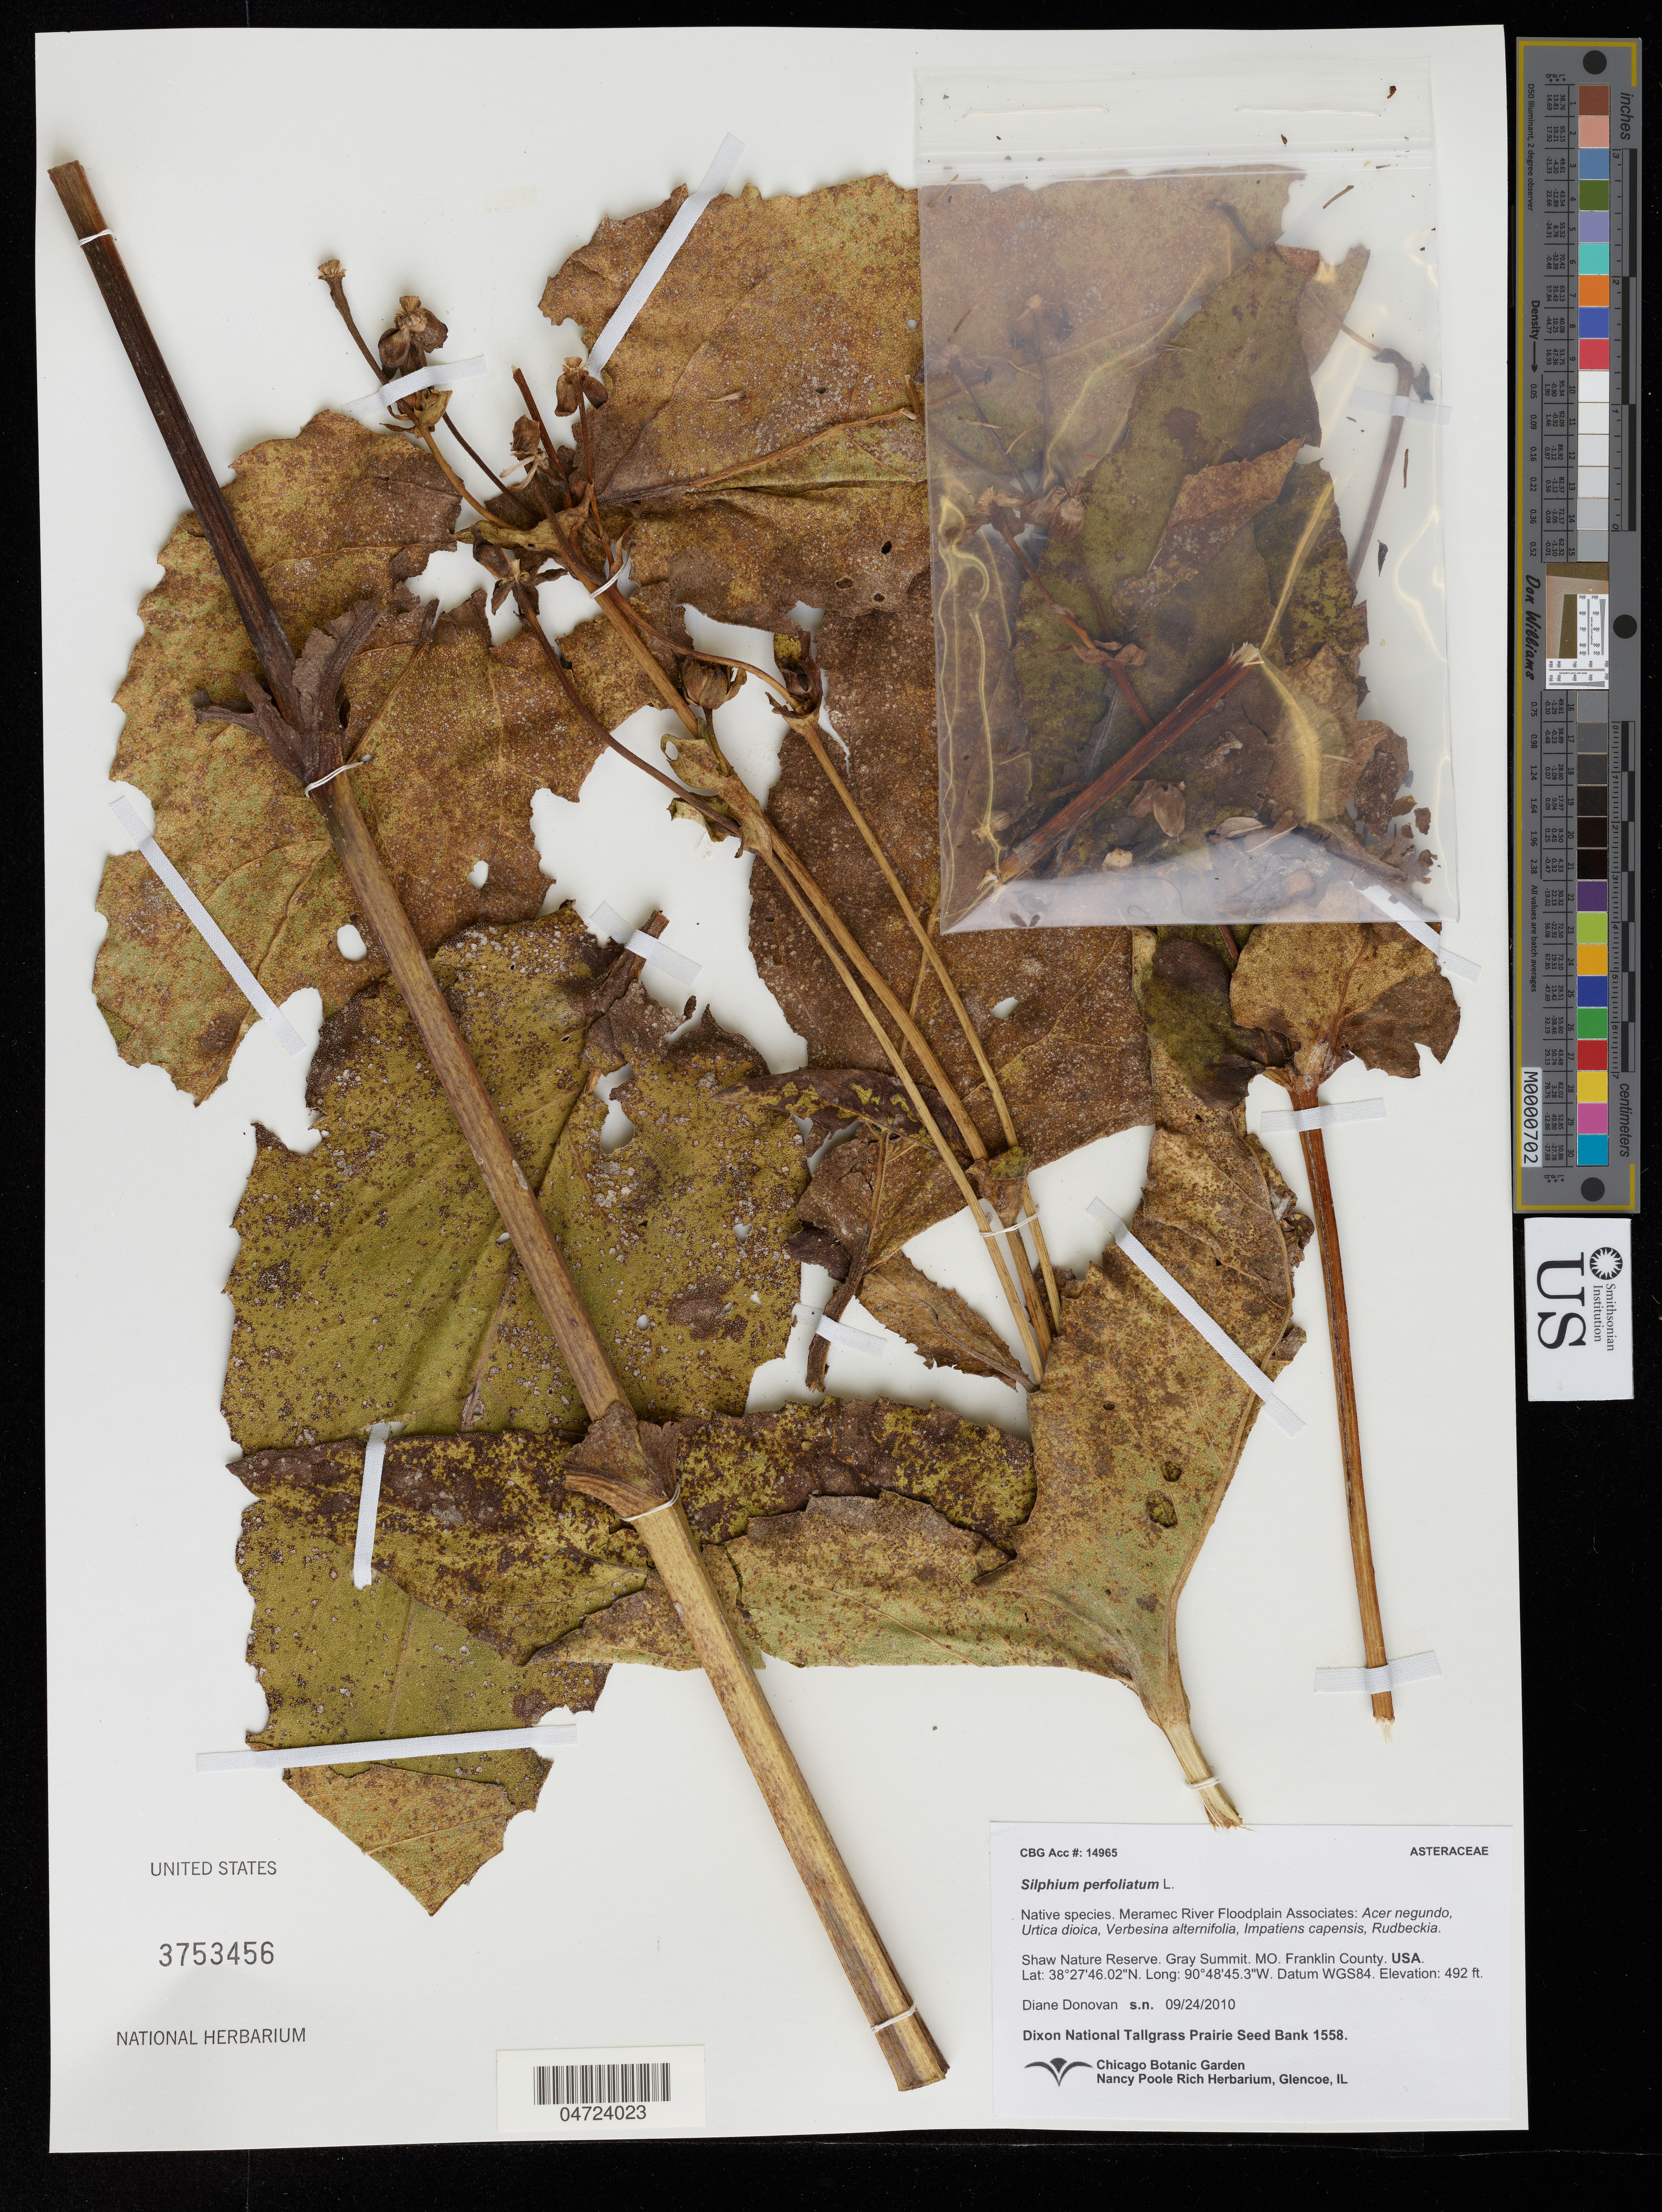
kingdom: Plantae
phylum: Tracheophyta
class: Magnoliopsida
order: Asterales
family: Asteraceae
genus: Silphium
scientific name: Silphium perfoliatum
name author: L.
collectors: D. Donovan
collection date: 2010-09-24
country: United States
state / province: Missouri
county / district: Franklin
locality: Shaw Nature Reserve. Gray Summit. Franklin County.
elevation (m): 150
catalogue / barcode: US 3753456